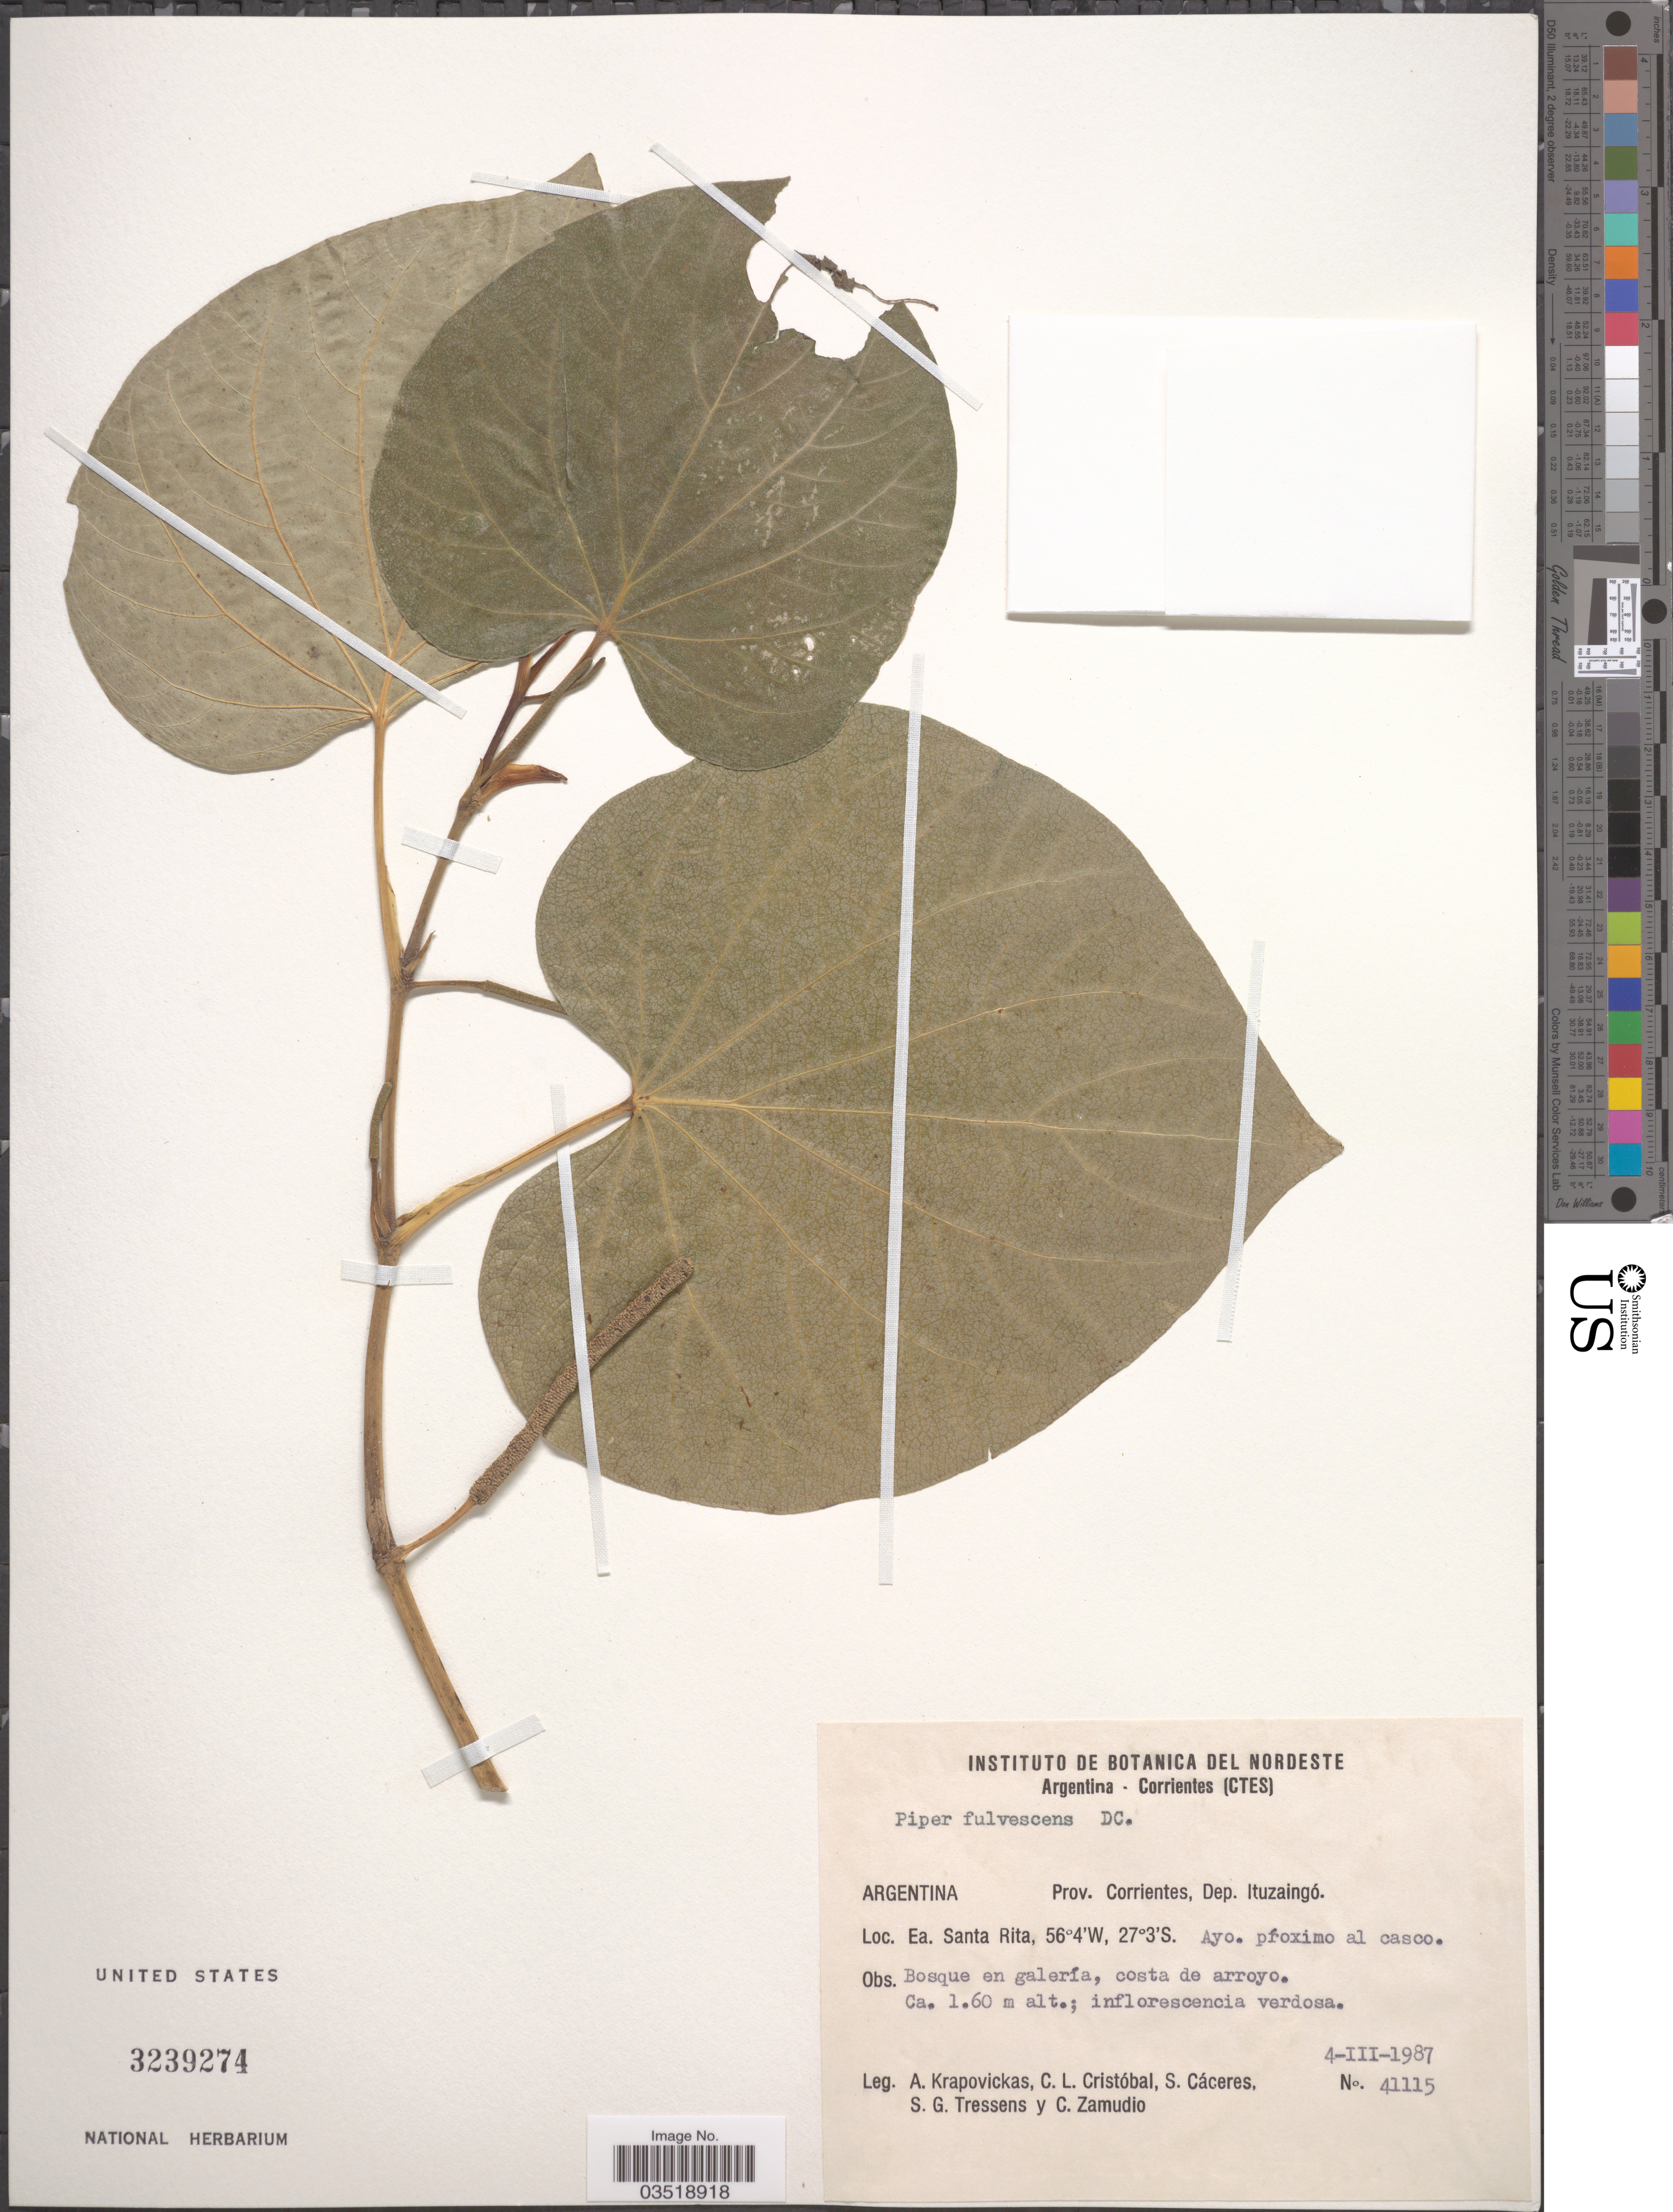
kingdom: Plantae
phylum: Tracheophyta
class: Magnoliopsida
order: Piperales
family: Piperaceae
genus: Piper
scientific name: Piper regnellii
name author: (Miq.) C. DC.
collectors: A. Krapovickas, C. L. Cristóbal, S. Cáceres, S. Tressens & C. Zamudio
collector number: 41115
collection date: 1987-03-04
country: Argentina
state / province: Corrientes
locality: Prov. Corrientes, Dep. Ituzaingó. Ea. Santa Rita.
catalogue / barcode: US 3239274